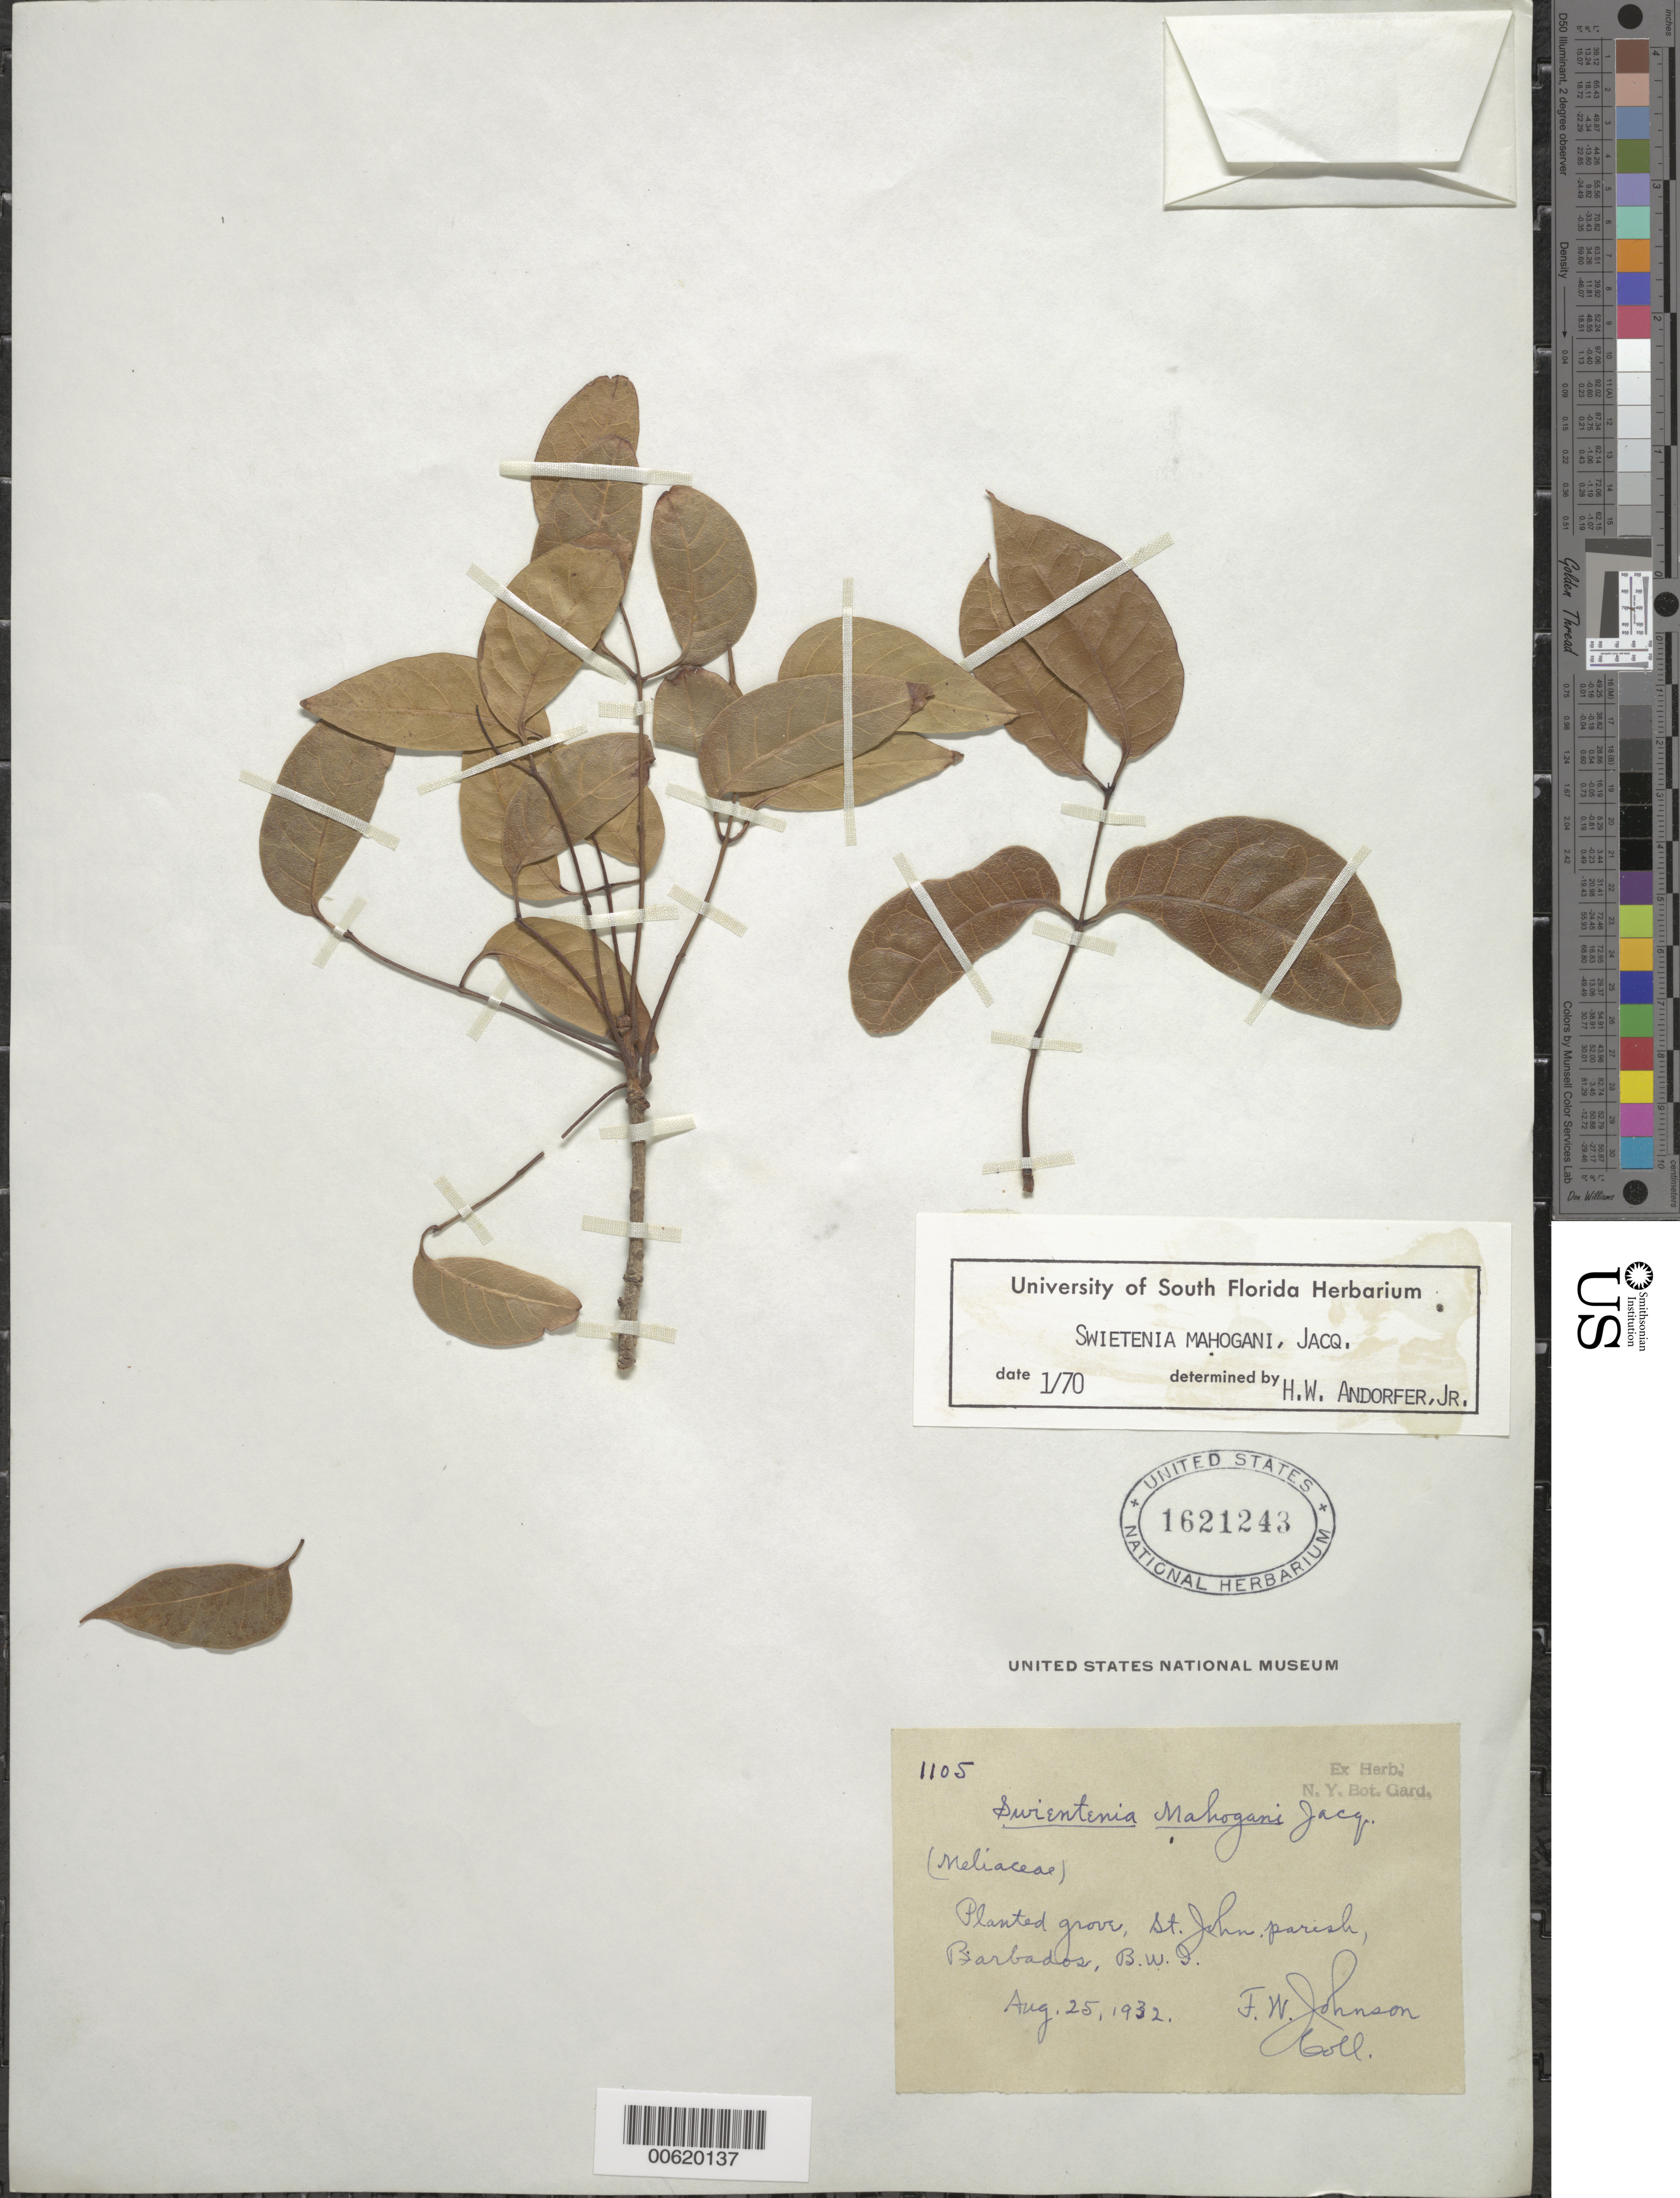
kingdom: Plantae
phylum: Tracheophyta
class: Magnoliopsida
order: Sapindales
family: Meliaceae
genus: Swietenia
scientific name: Swietenia mahagoni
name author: (L.) Jacq.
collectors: F. W. Johnson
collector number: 1105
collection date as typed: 25 Aug 1932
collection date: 1932-08-25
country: Barbados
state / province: Saint John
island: Windward Is.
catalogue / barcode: US 1621243